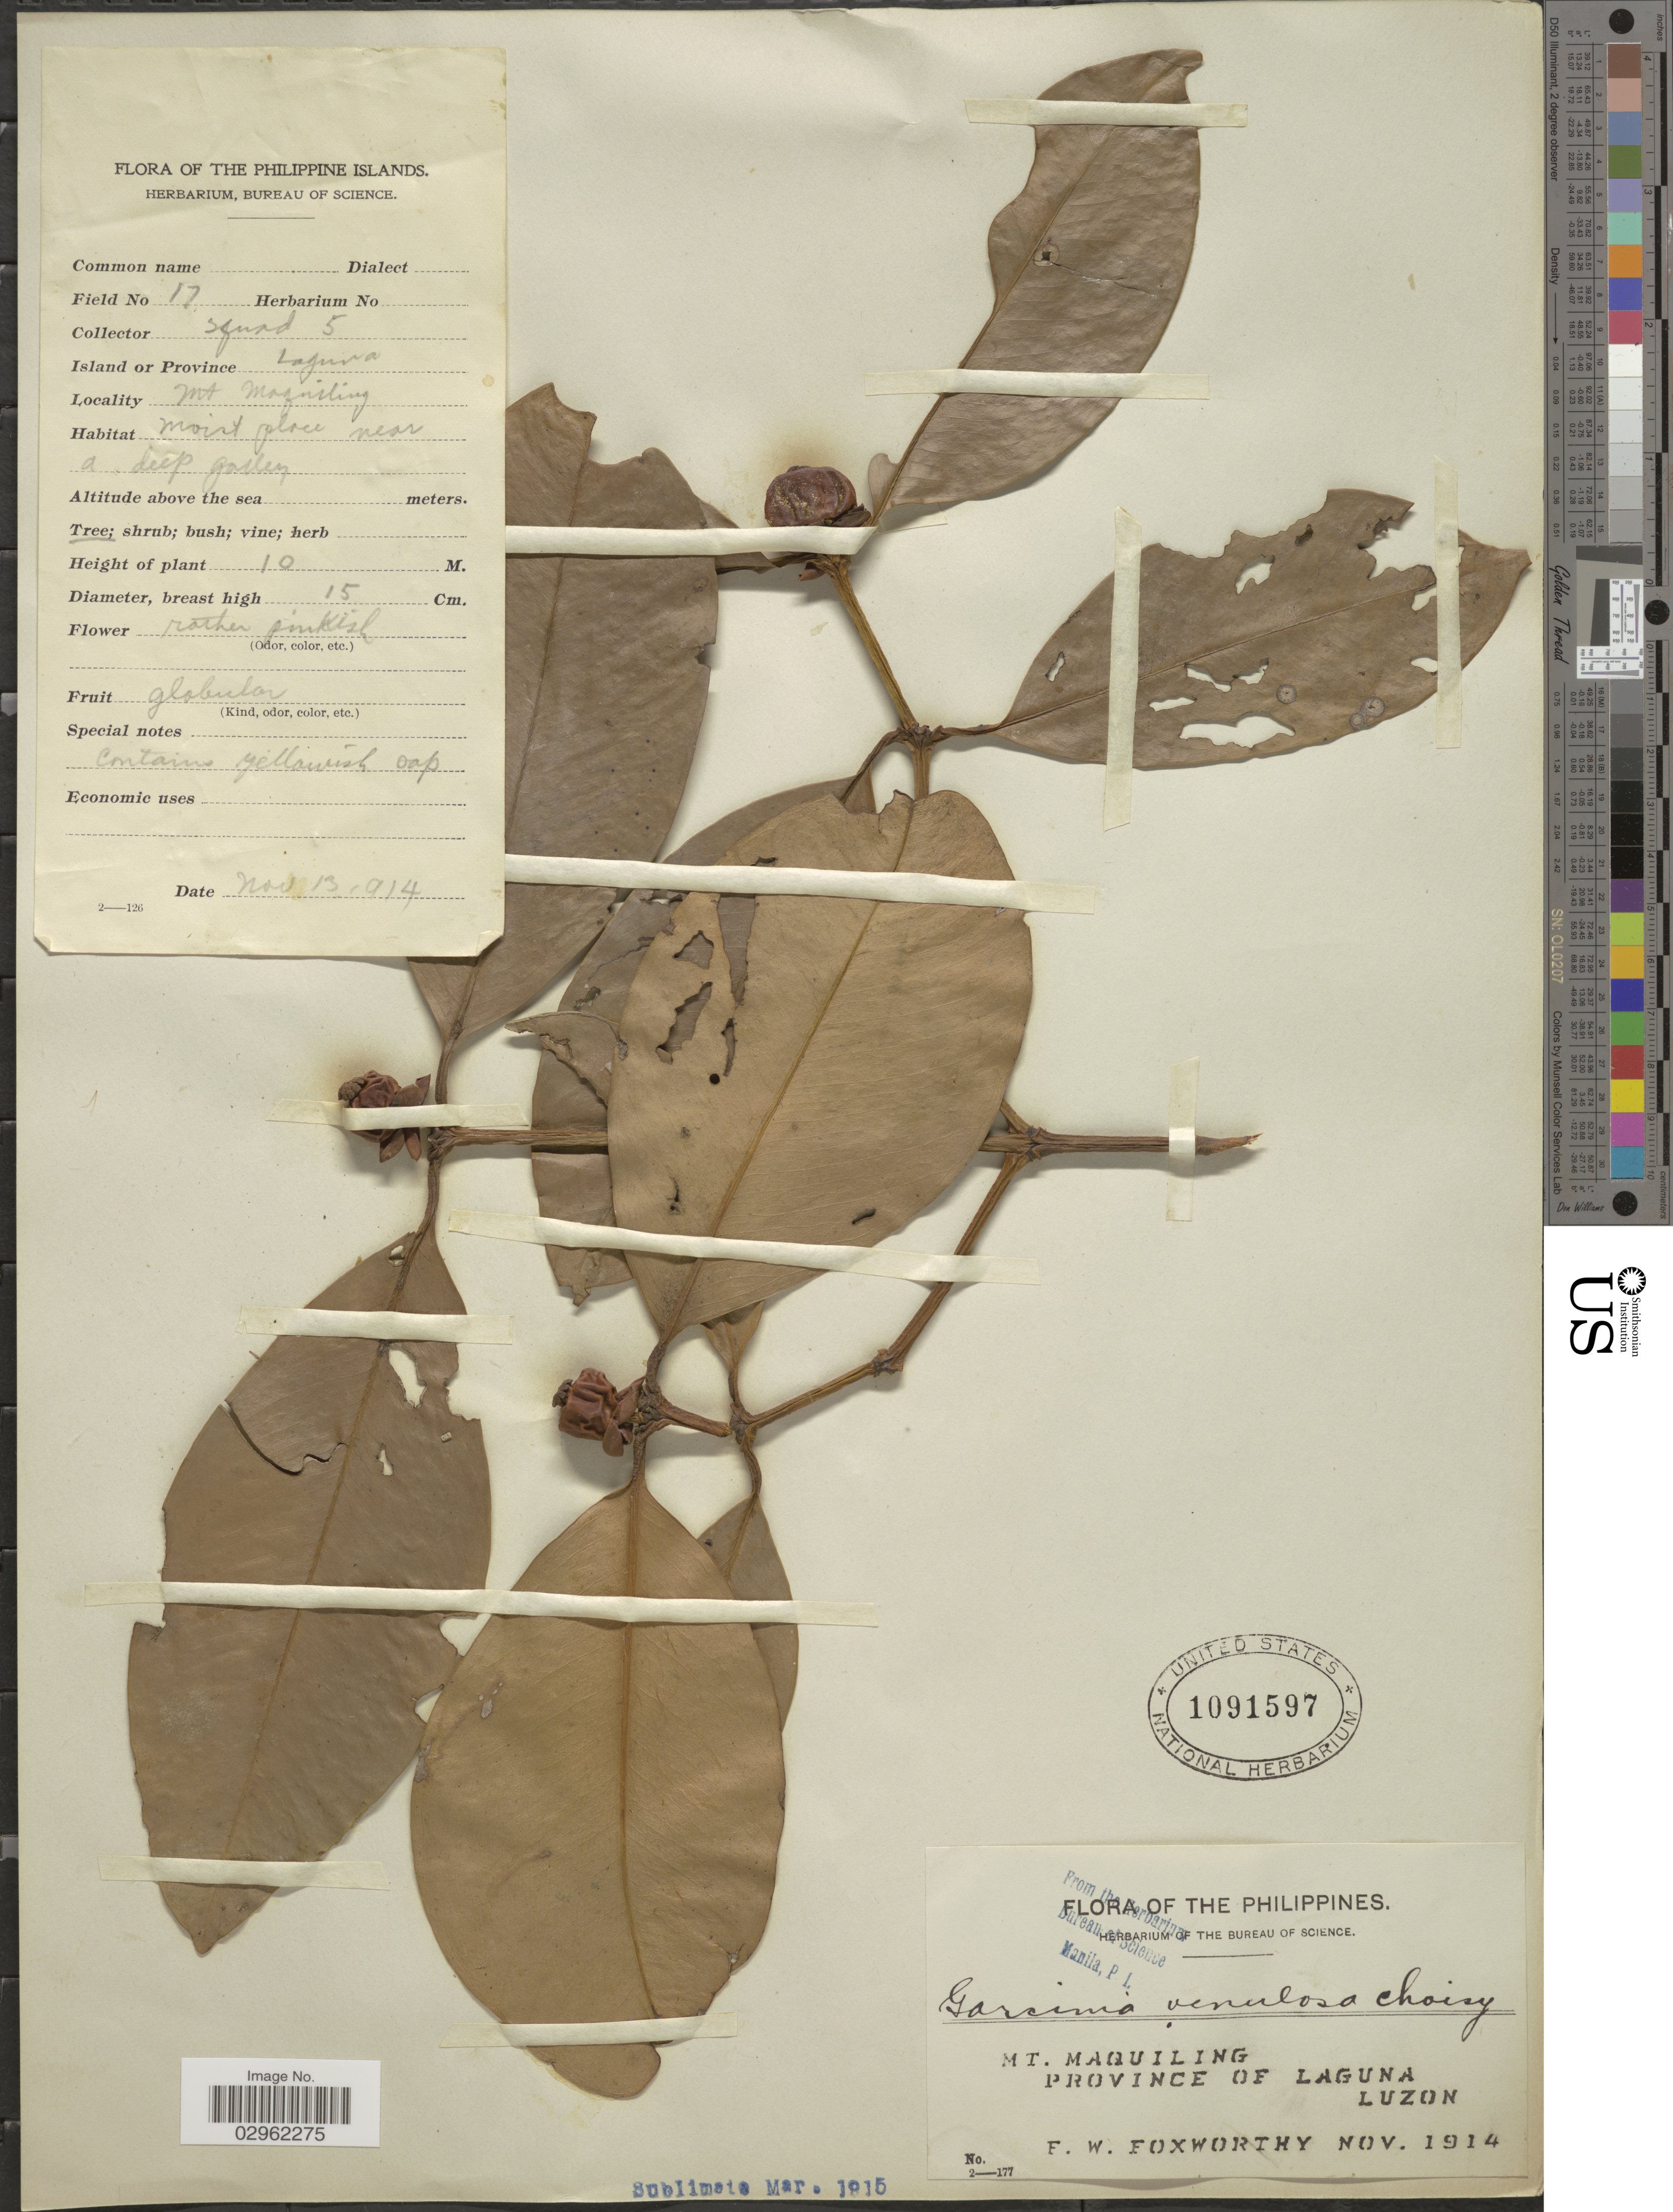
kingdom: Plantae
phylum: Tracheophyta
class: Magnoliopsida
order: Malpighiales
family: Clusiaceae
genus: Garcinia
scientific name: Garcinia venulosa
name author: (Blanco) Choisy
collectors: F. W. Foxworthy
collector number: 17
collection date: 1914-11-13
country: Philippines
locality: Mt. Maquiling, Province of Laguna, Luzon.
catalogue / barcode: US 1091597